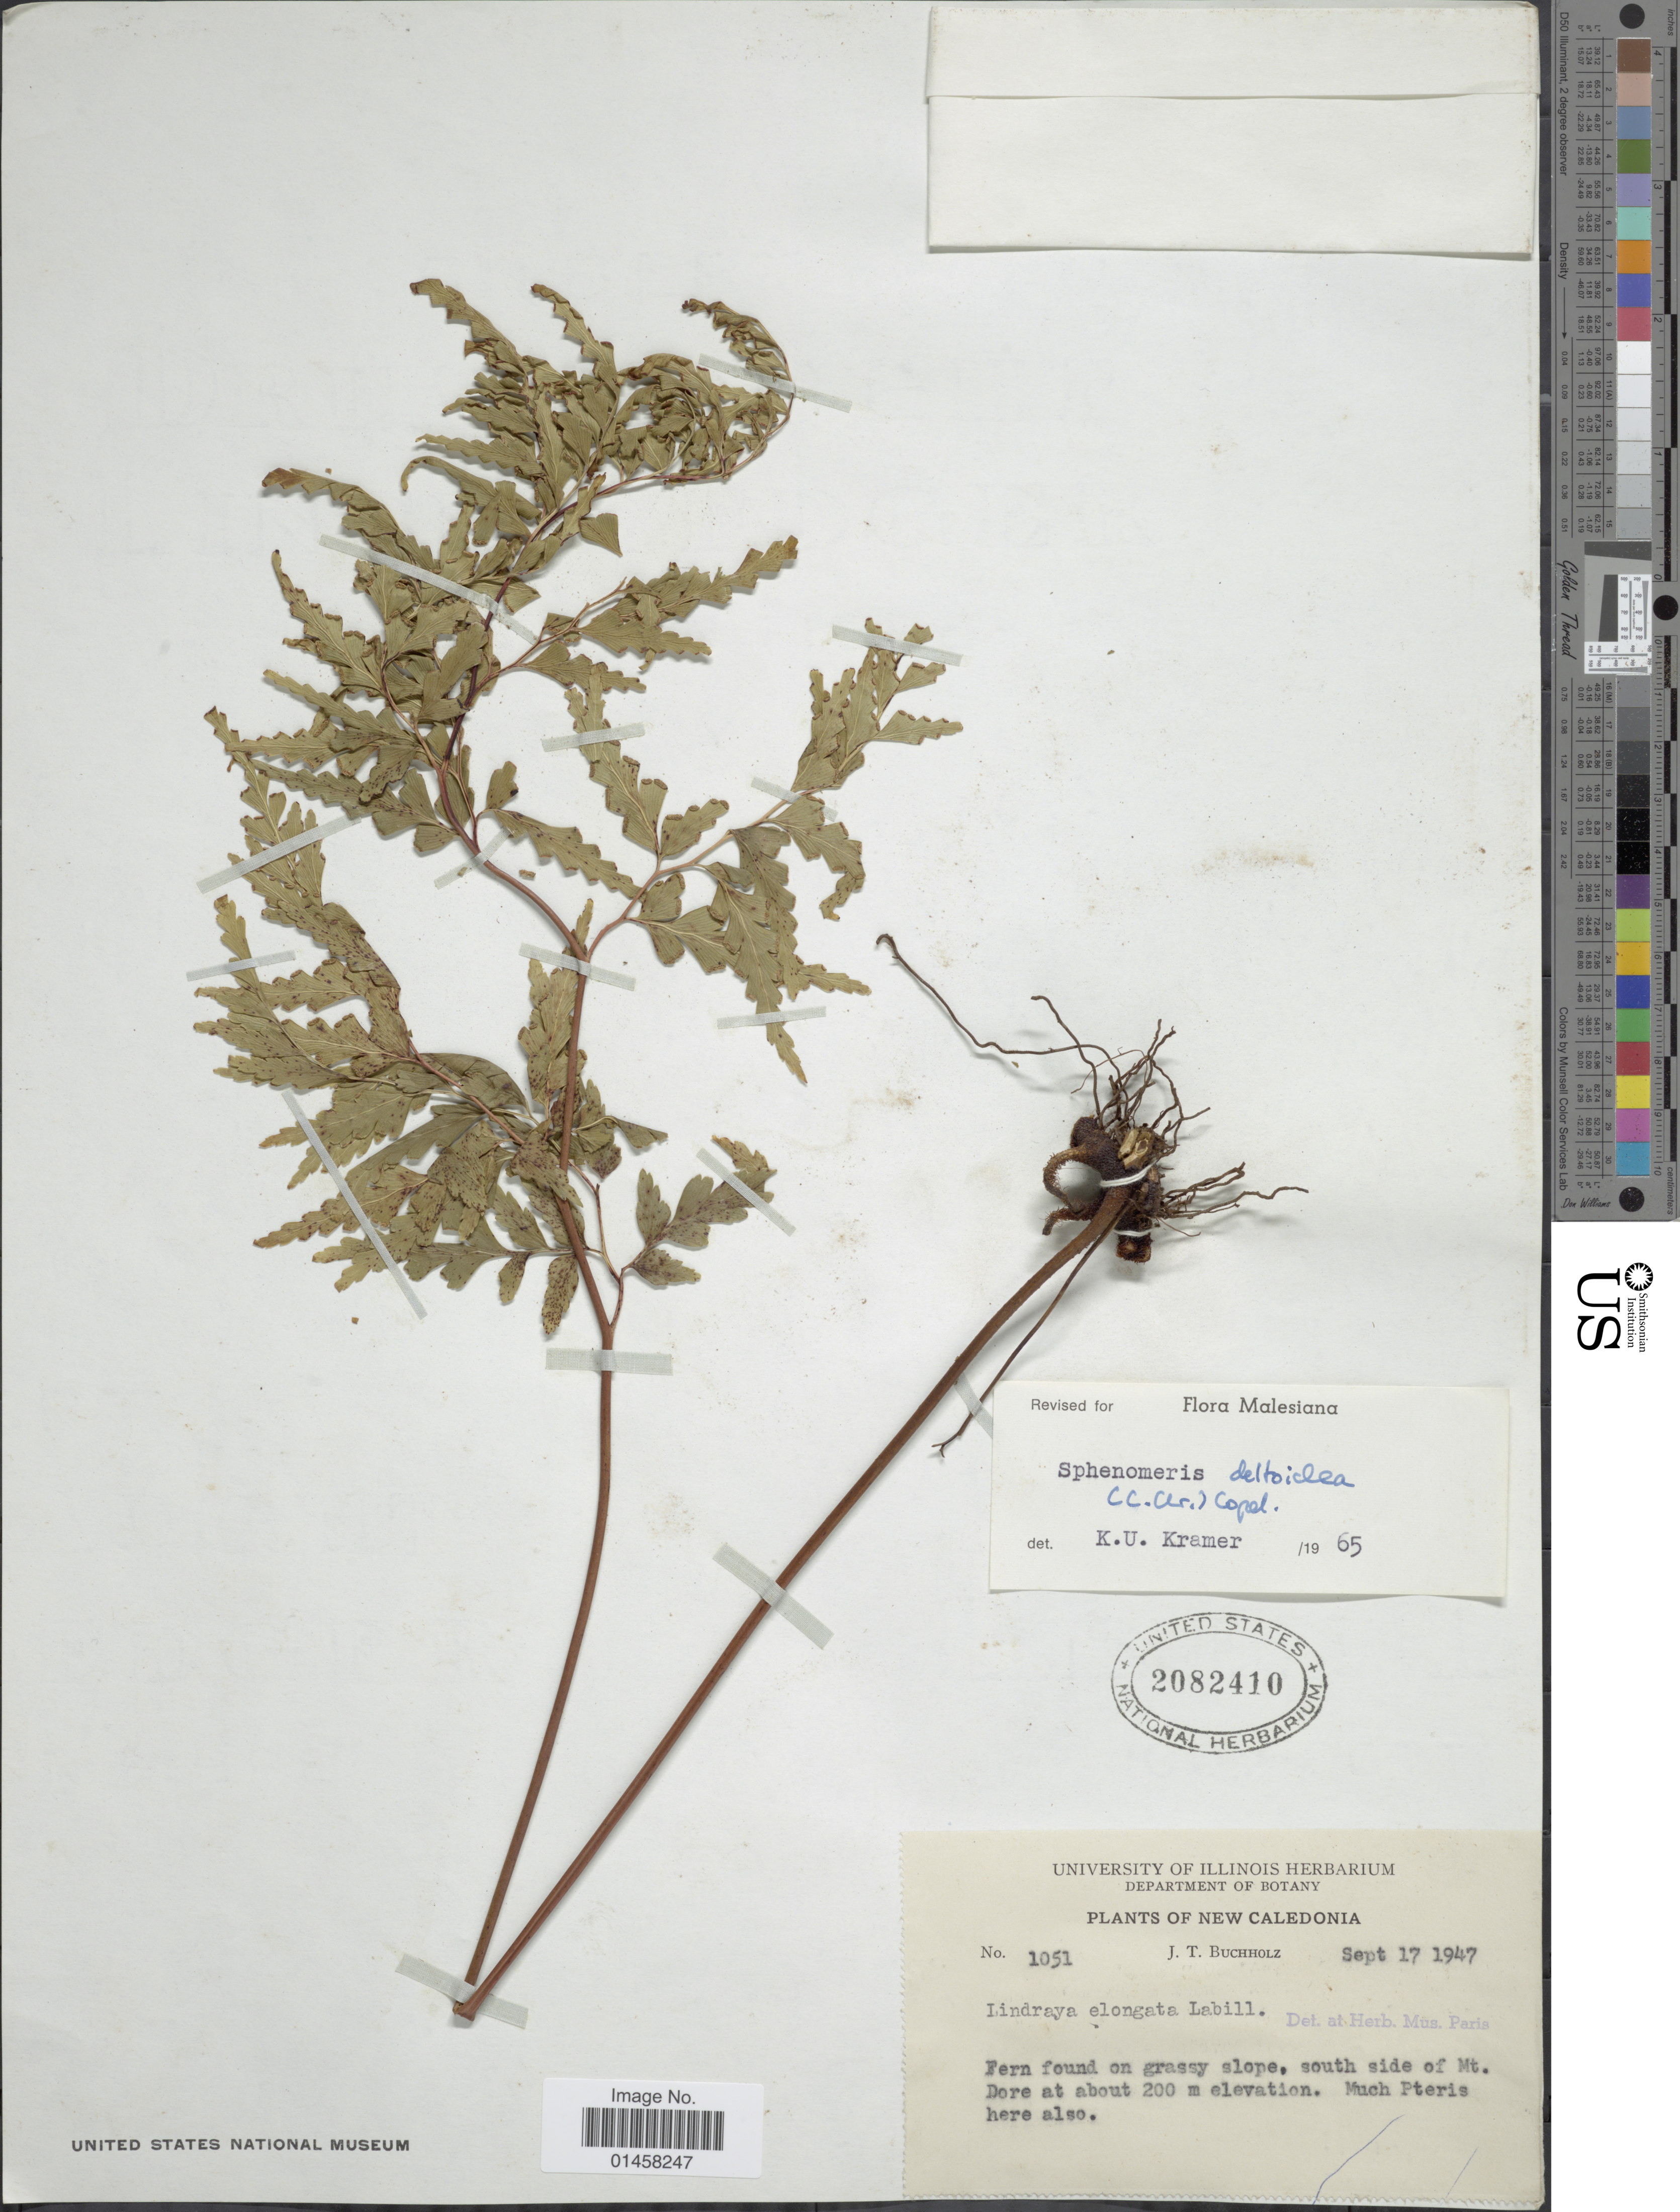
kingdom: Plantae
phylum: Tracheophyta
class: Polypodiopsida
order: Polypodiales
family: Lindsaeaceae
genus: Sphenomeris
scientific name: Sphenomeris deltoidea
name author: (C. Chr.) Copel.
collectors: J. T. Buchholz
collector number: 1051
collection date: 1947-09-17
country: New Caledonia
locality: South side of Mt. Dore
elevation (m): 200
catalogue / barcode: US 2082410